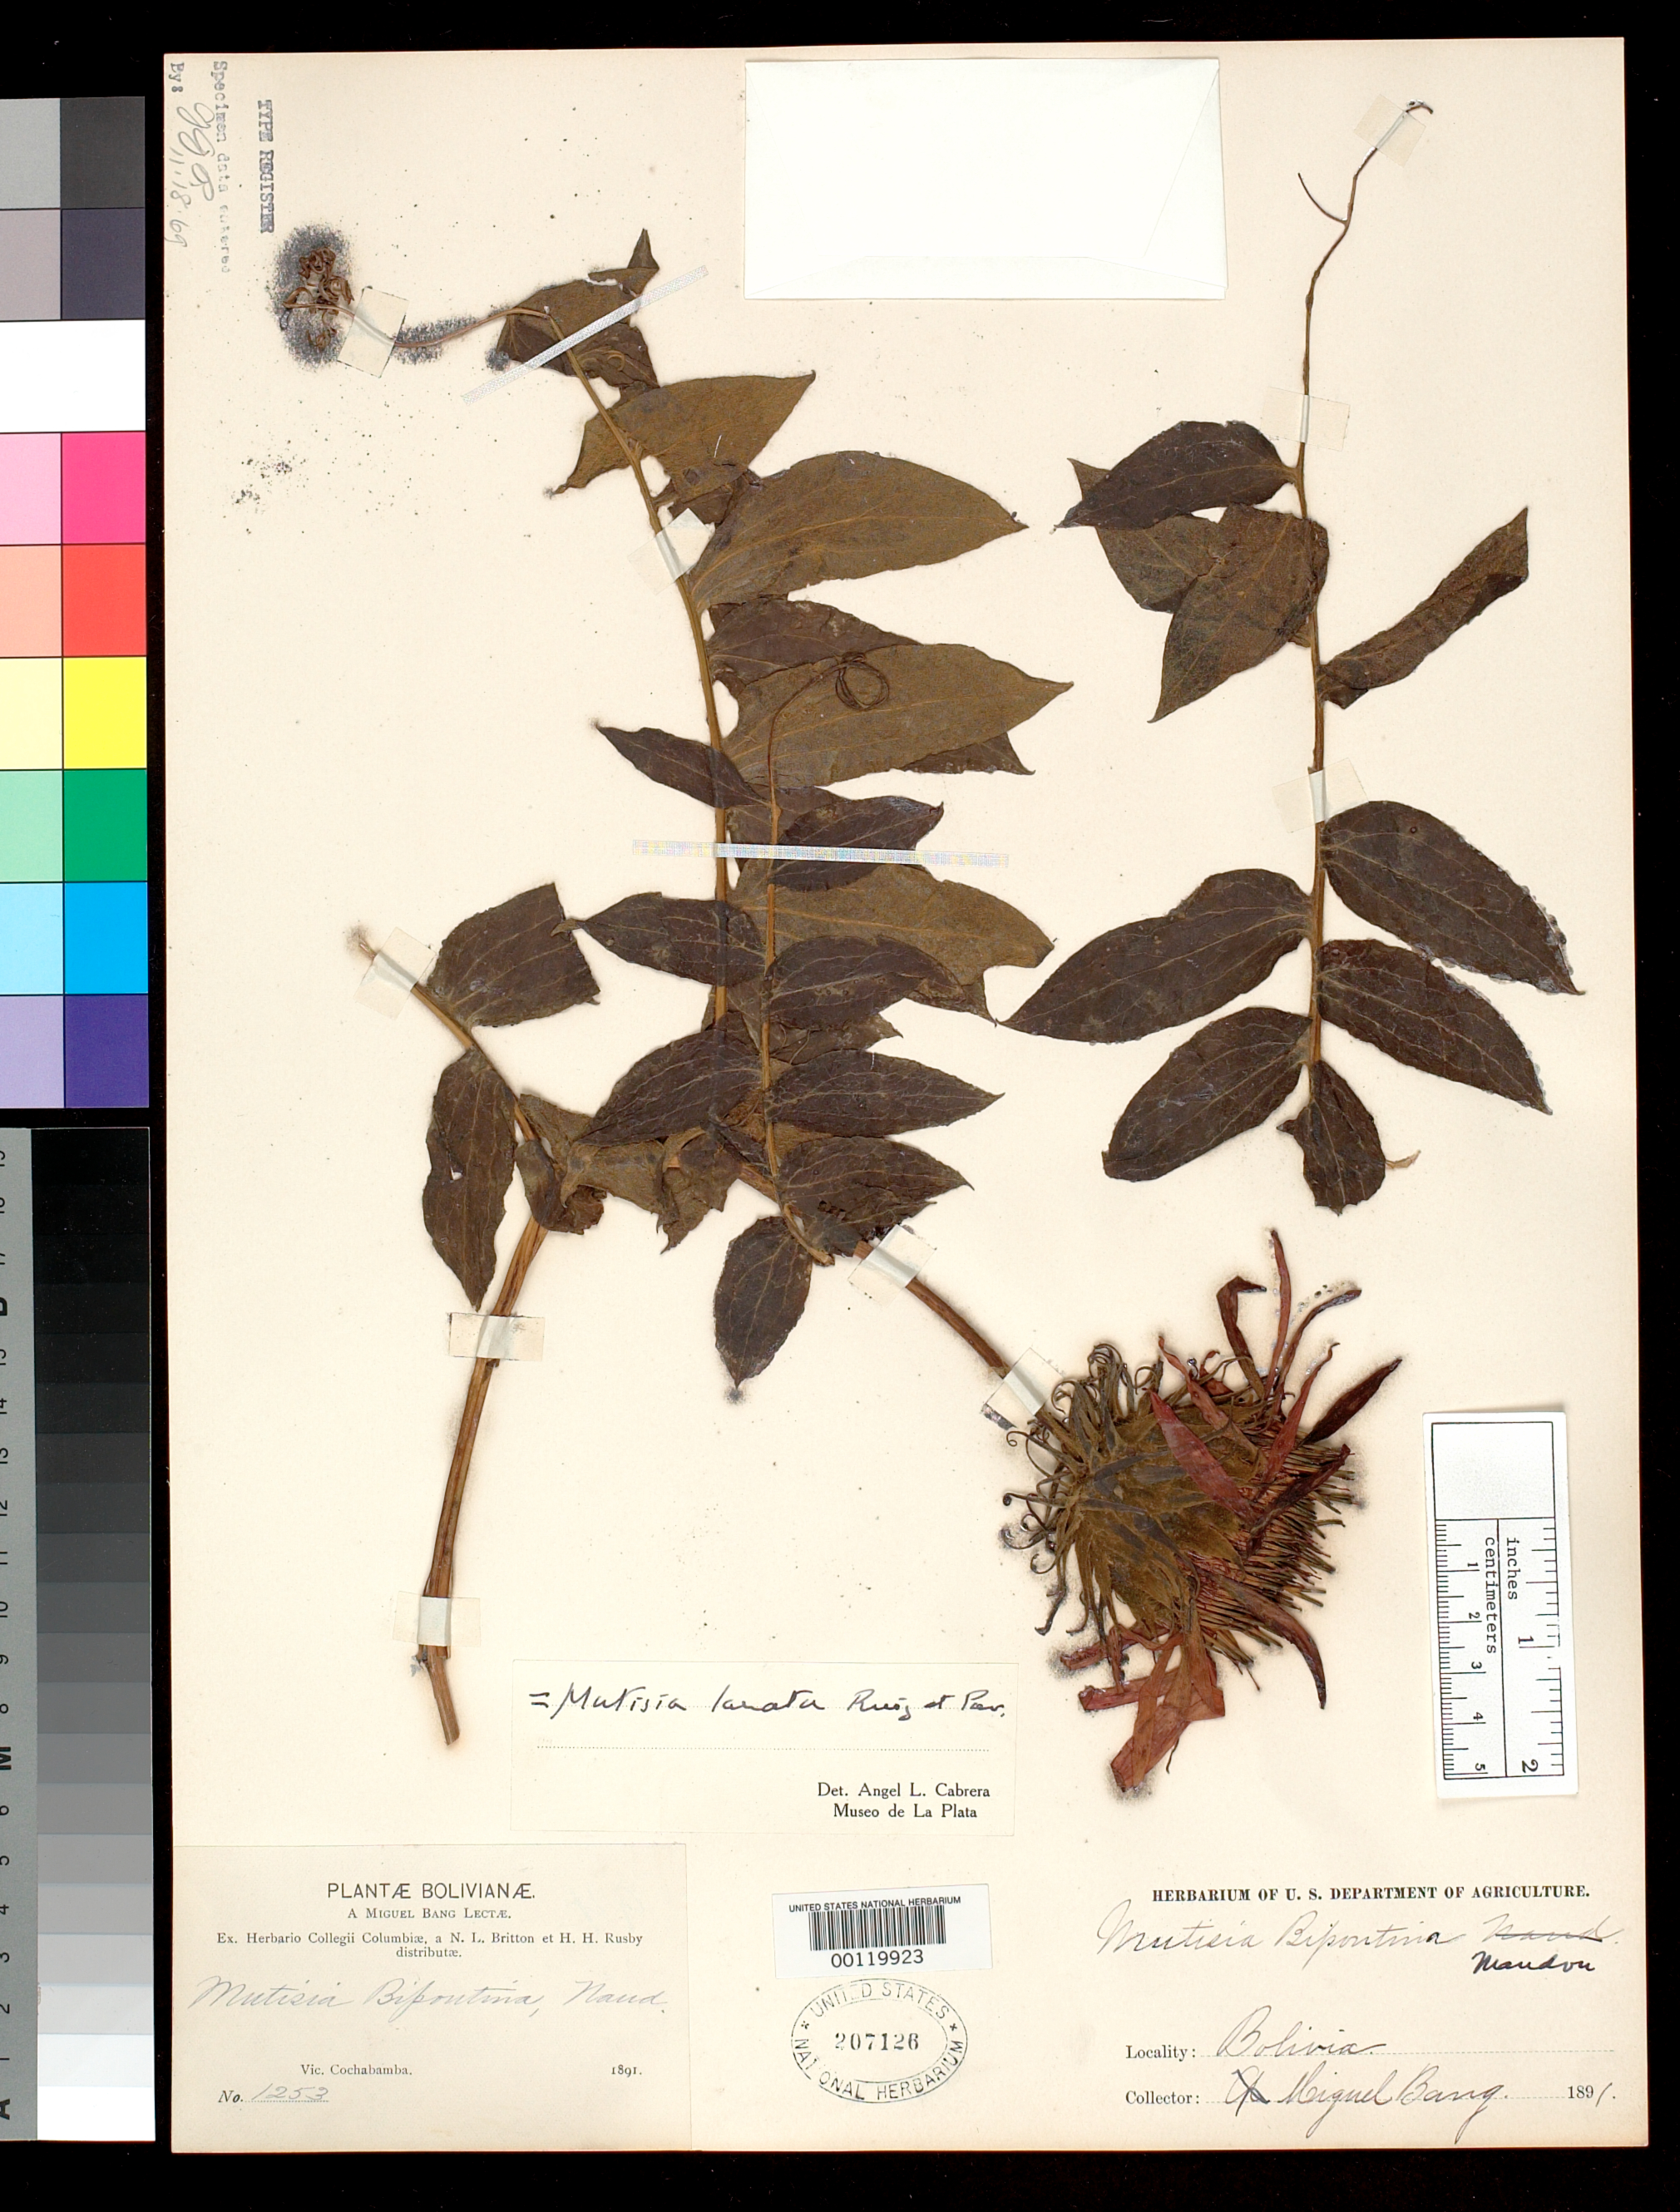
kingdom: Plantae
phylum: Tracheophyta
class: Magnoliopsida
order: Asterales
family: Asteraceae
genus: Mutisia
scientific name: Mutisia bipontini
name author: Mandon ex Rusby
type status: Type Collection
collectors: M. Bang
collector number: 1253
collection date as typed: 1891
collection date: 1891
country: Bolivia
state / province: Cochabamba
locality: Vicinity of Cochabamba.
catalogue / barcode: US 207126